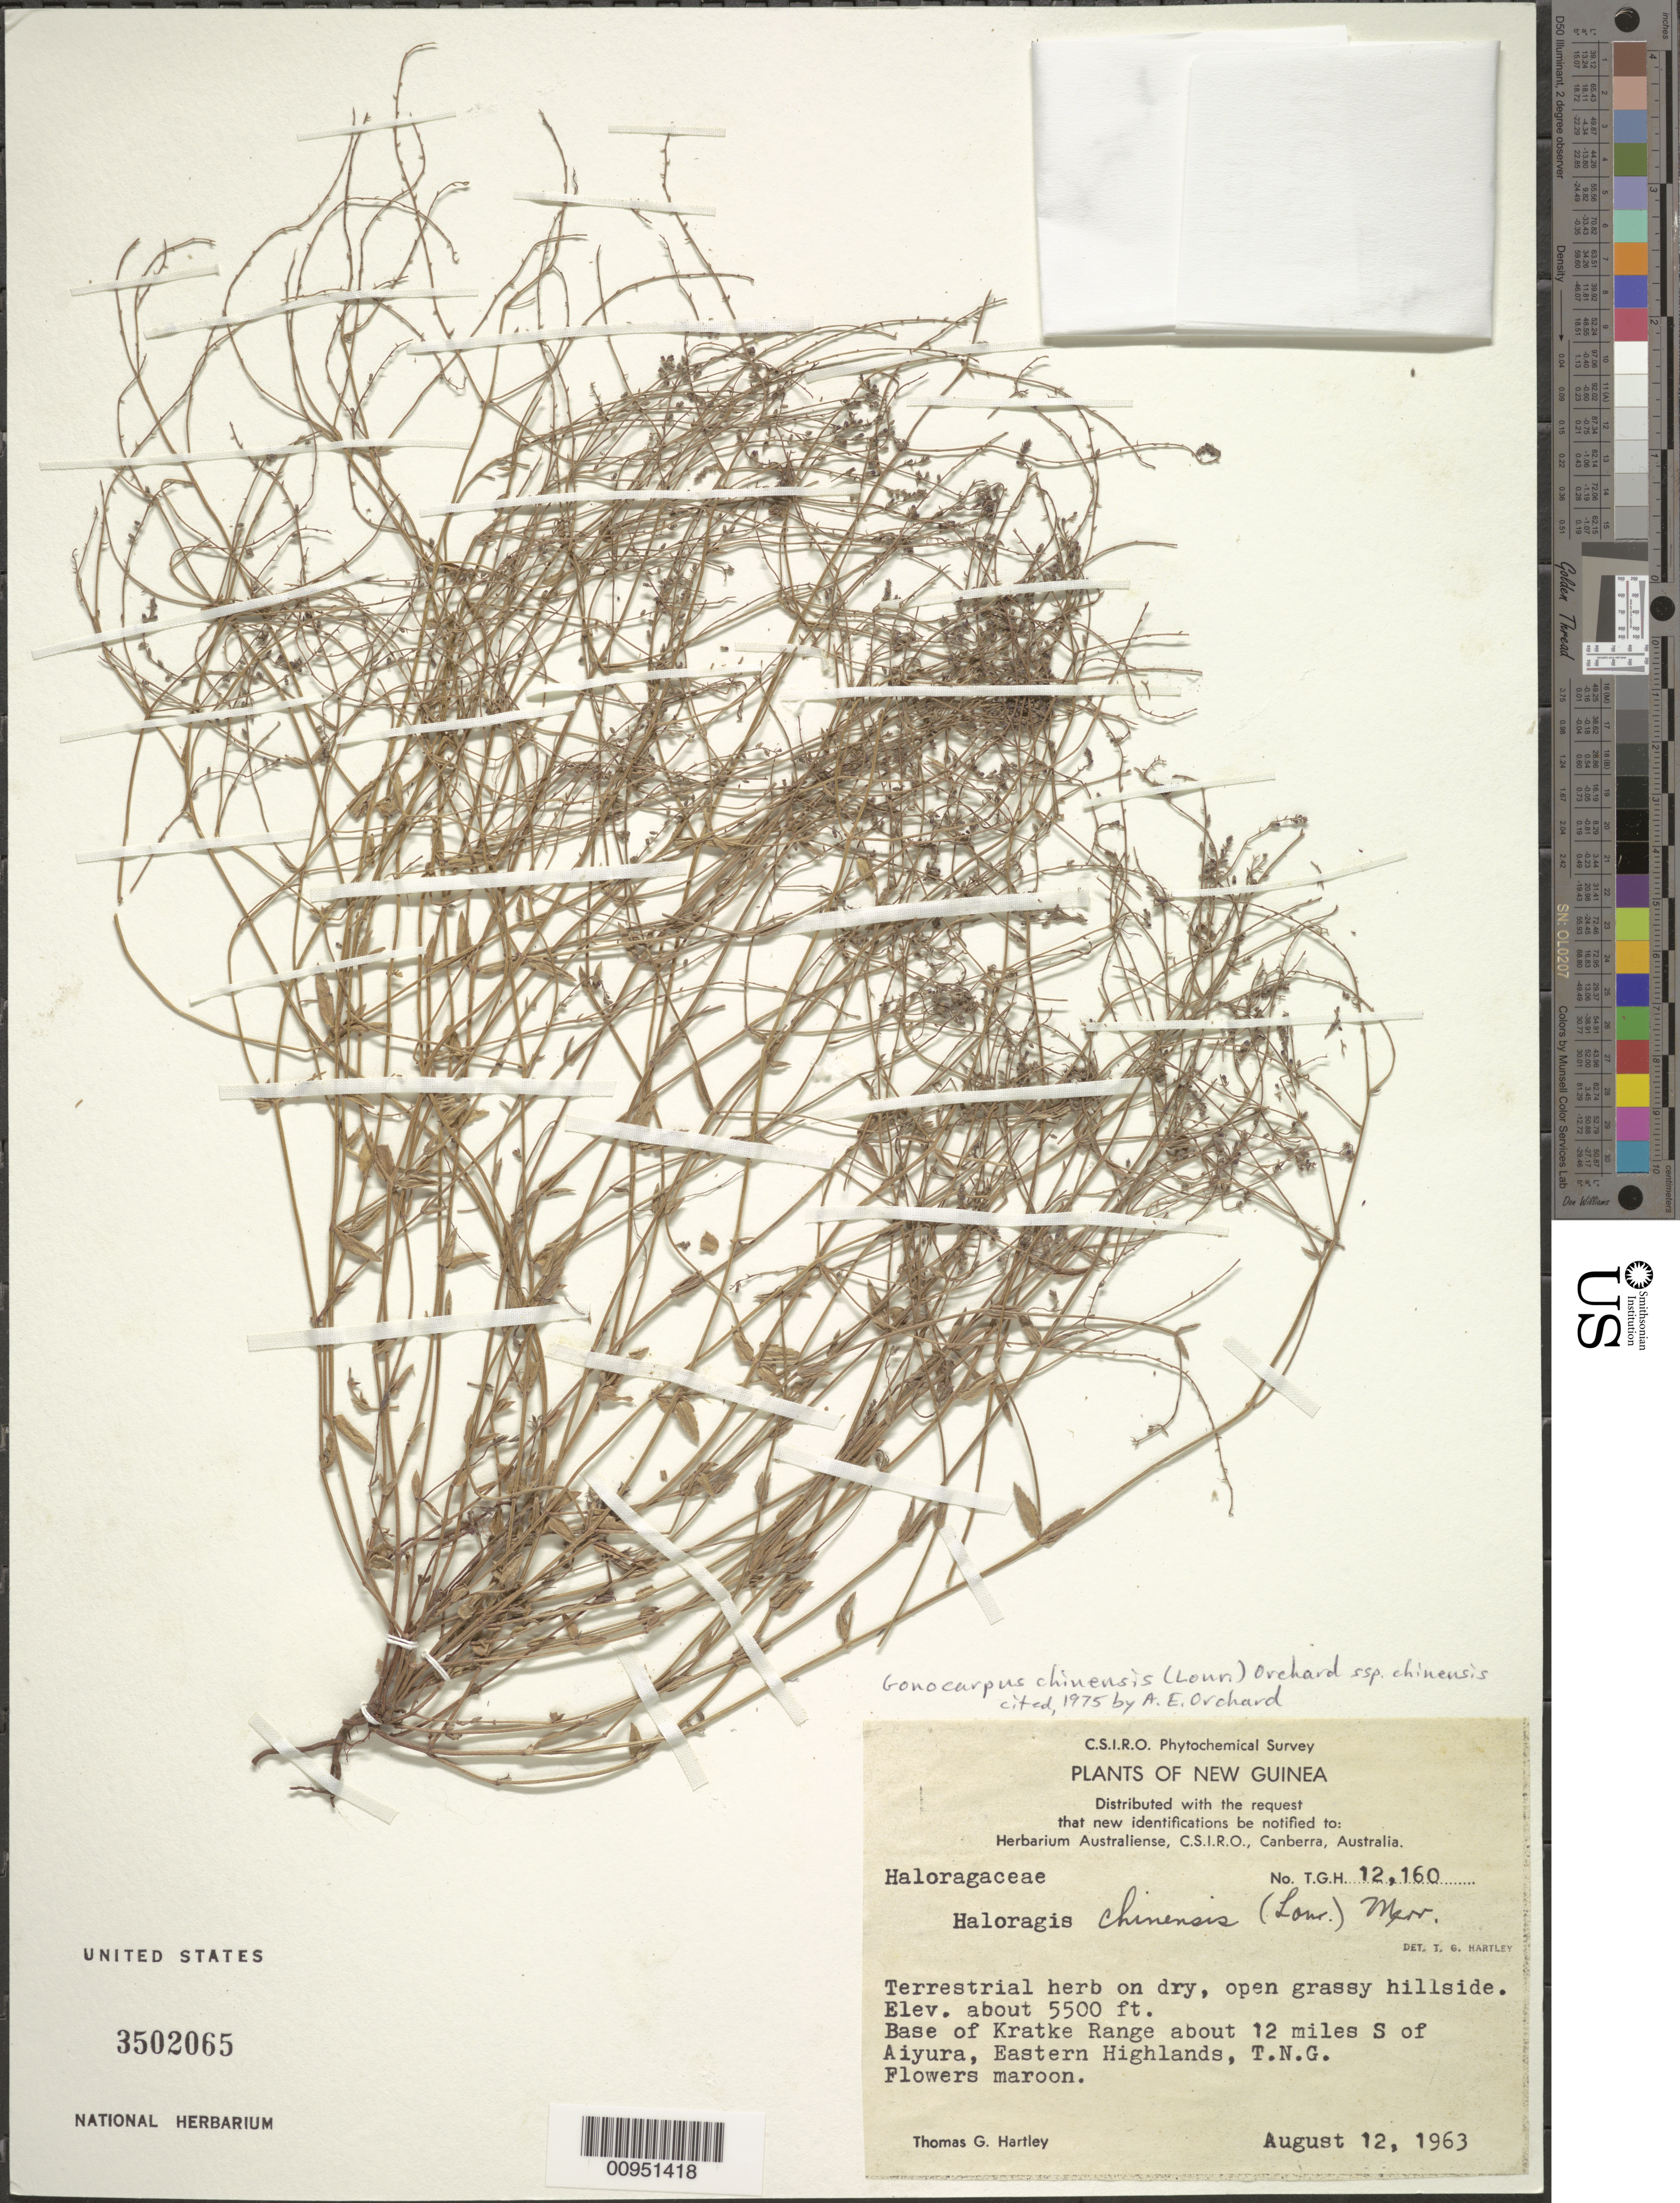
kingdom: Plantae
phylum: Tracheophyta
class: Magnoliopsida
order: Saxifragales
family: Haloragaceae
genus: Gonocarpus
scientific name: Gonocarpus chinensis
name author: (Lour.) Orchard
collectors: T. G. Hartley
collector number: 12160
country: Papua New Guinea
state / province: Eastern Highlands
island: New Guinea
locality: Kratke Range, S of Aiyura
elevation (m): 1676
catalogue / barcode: US 3502065